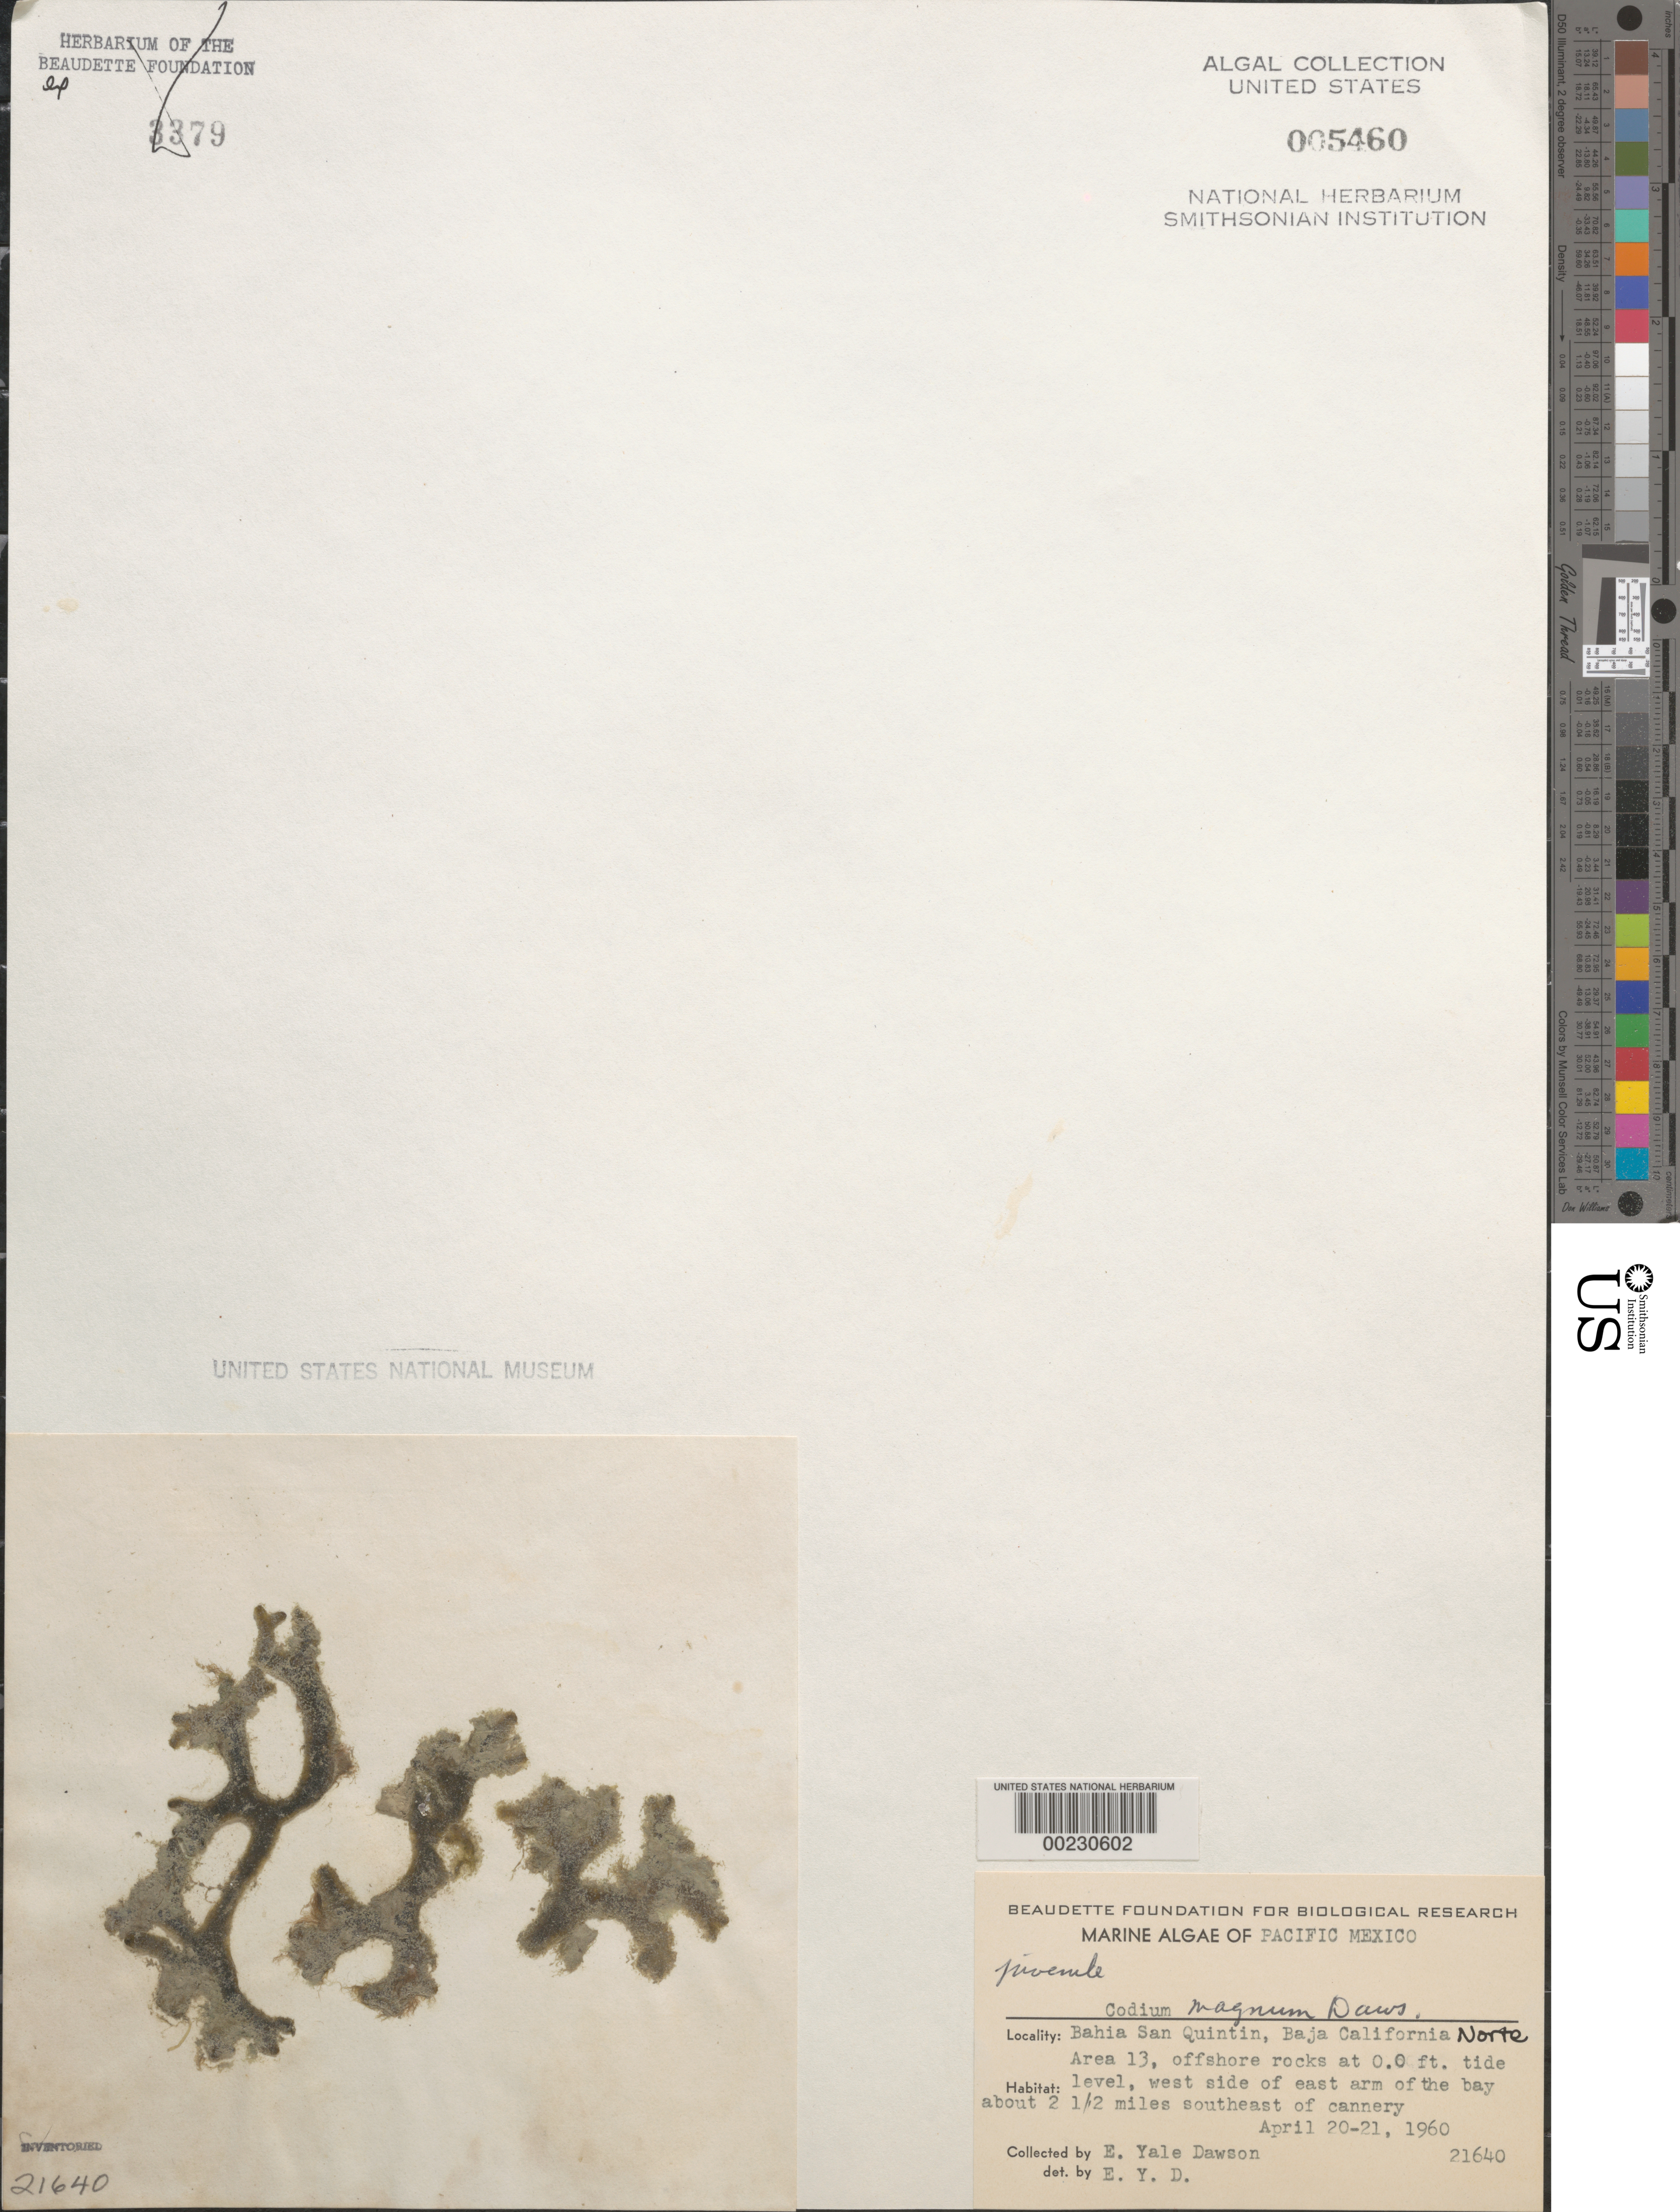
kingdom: Plantae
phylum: Chlorophyta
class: Ulvophyceae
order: Bryopsidales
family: Codiaceae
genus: Codium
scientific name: Codium amplivesiculatum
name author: Setch. & N.L. Gardner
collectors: E. Y. Dawson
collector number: EYD 21640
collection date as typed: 20 Apr 1960 TO 21 Apr 1960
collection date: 1960-04-20/1960-04-21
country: Mexico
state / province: Baja California Norte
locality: Bahia San Quintin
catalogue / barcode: US 5460